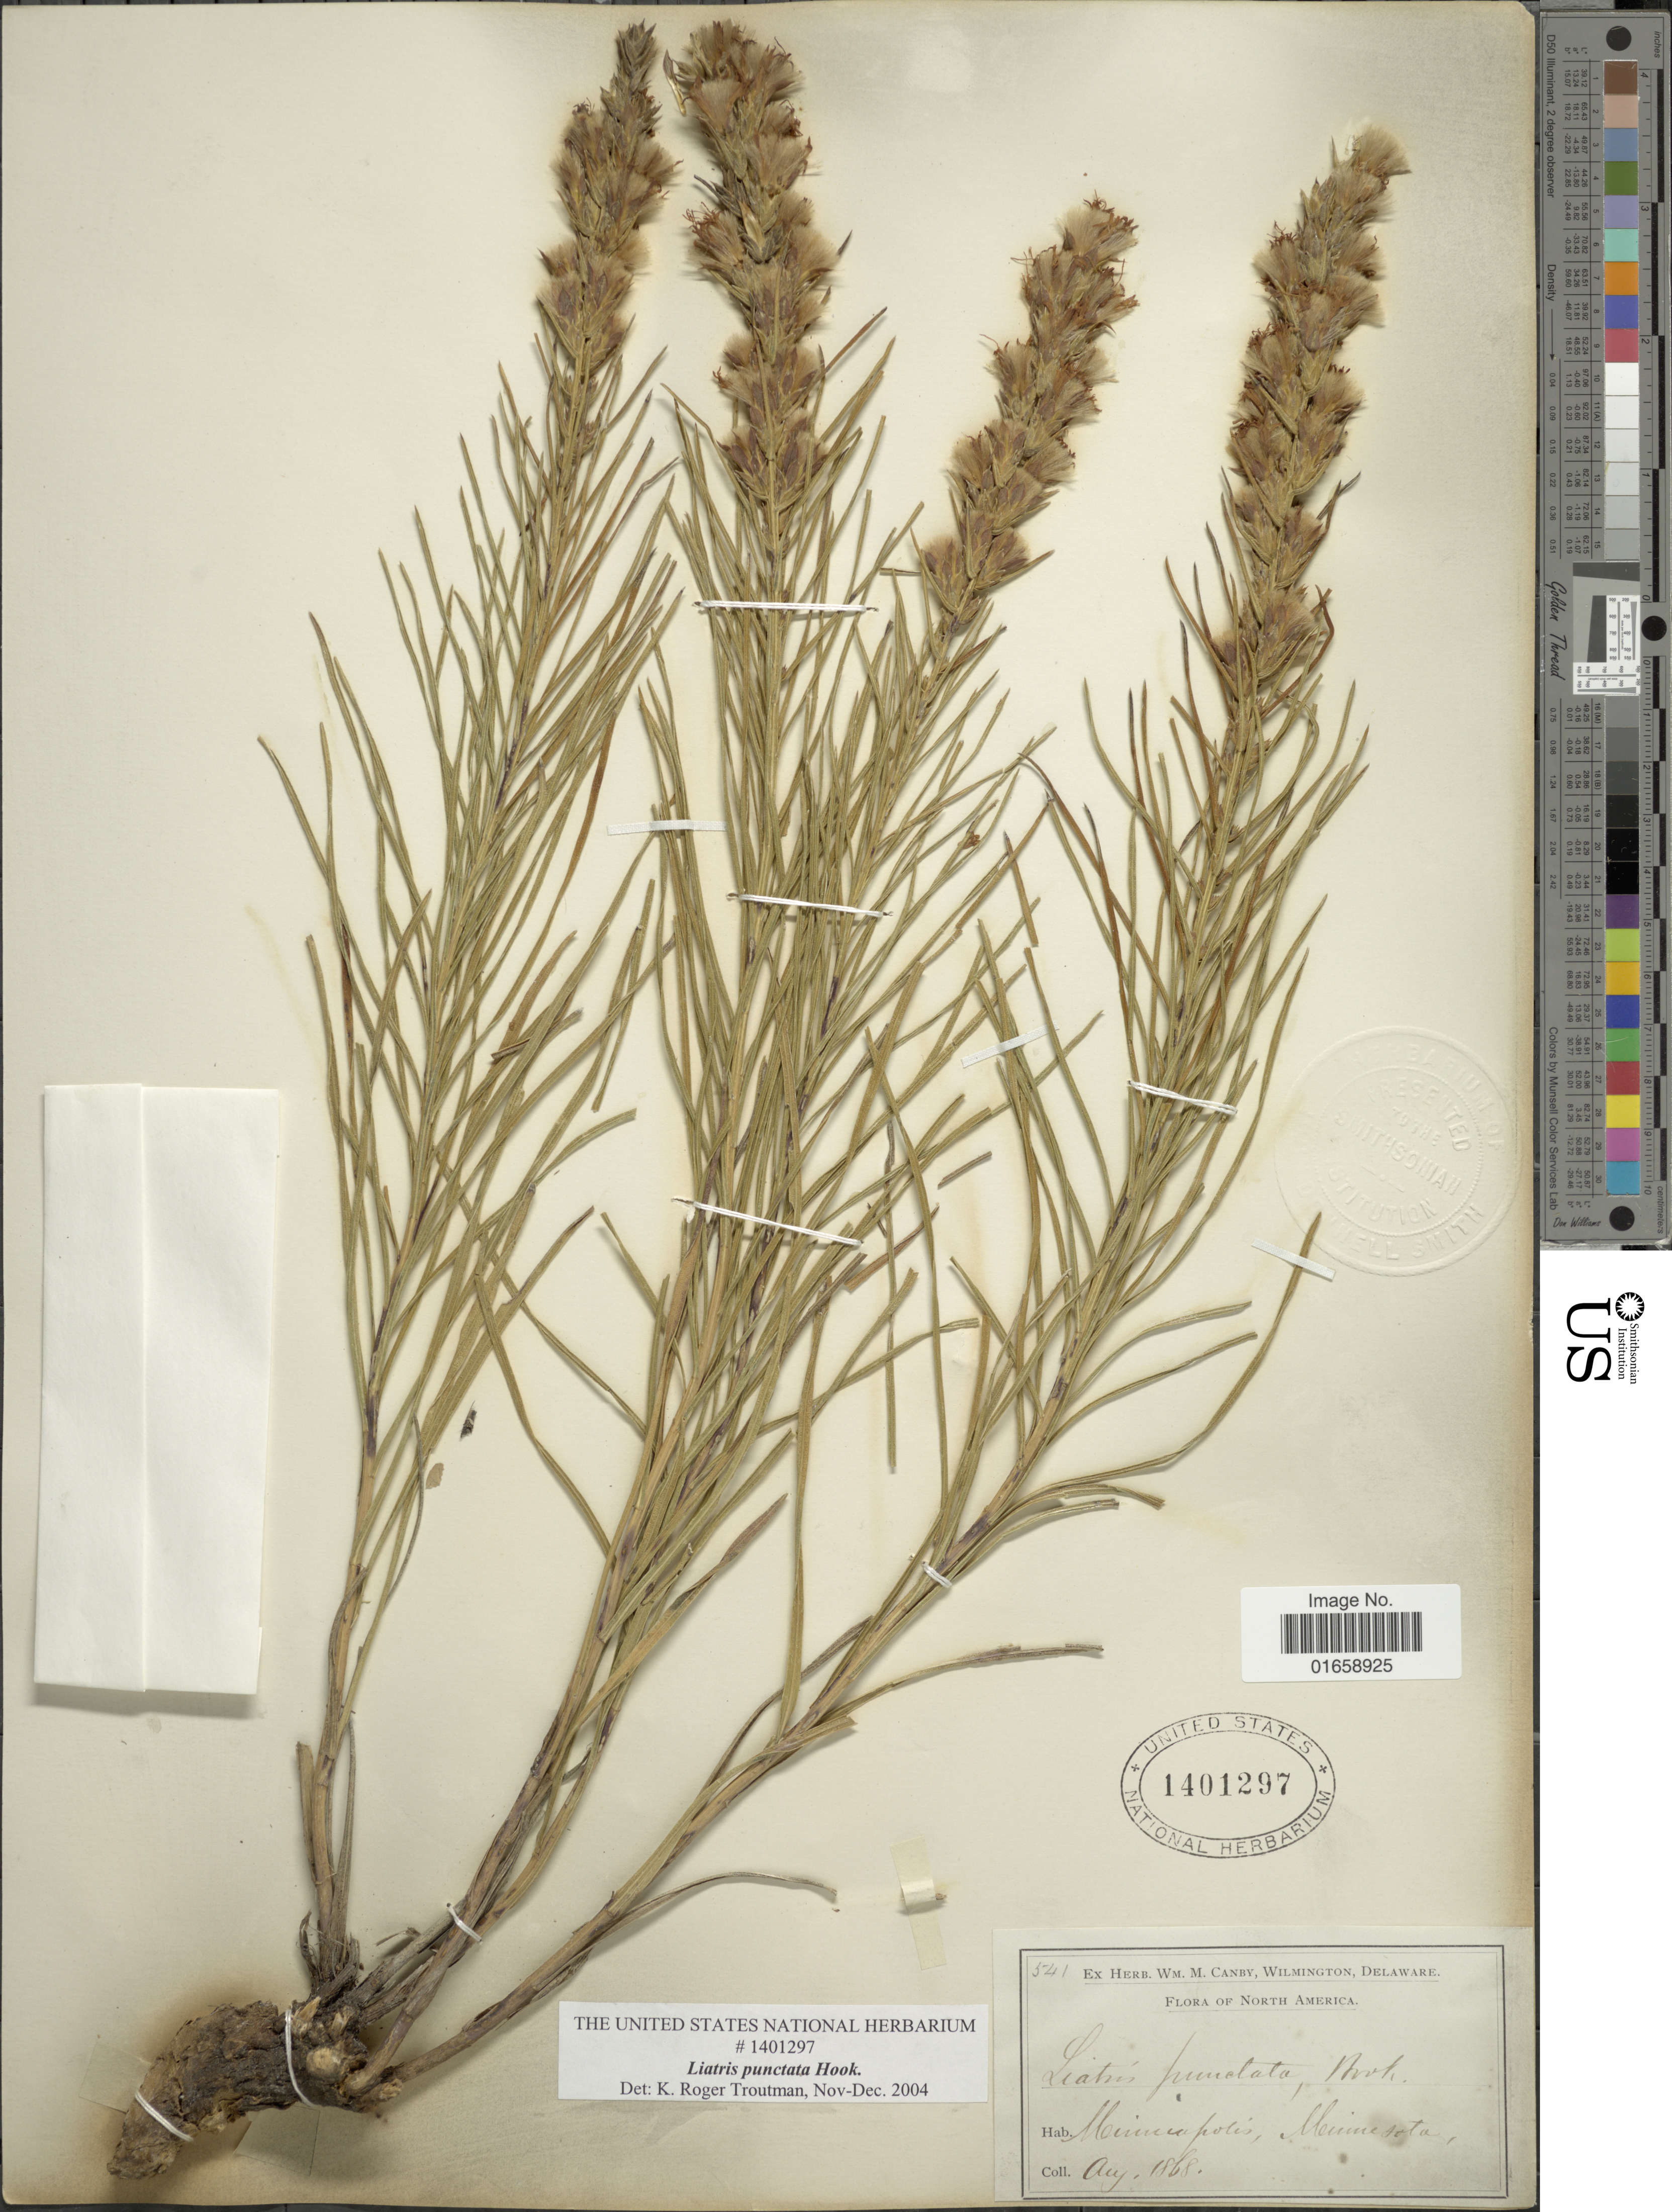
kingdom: Plantae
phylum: Tracheophyta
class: Magnoliopsida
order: Asterales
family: Asteraceae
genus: Liatris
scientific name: Liatris punctata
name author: Hook.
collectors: ex herb. W.M. Canby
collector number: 541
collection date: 1868-08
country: United States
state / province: Minnesota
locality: Minneapolis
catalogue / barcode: US 1401297